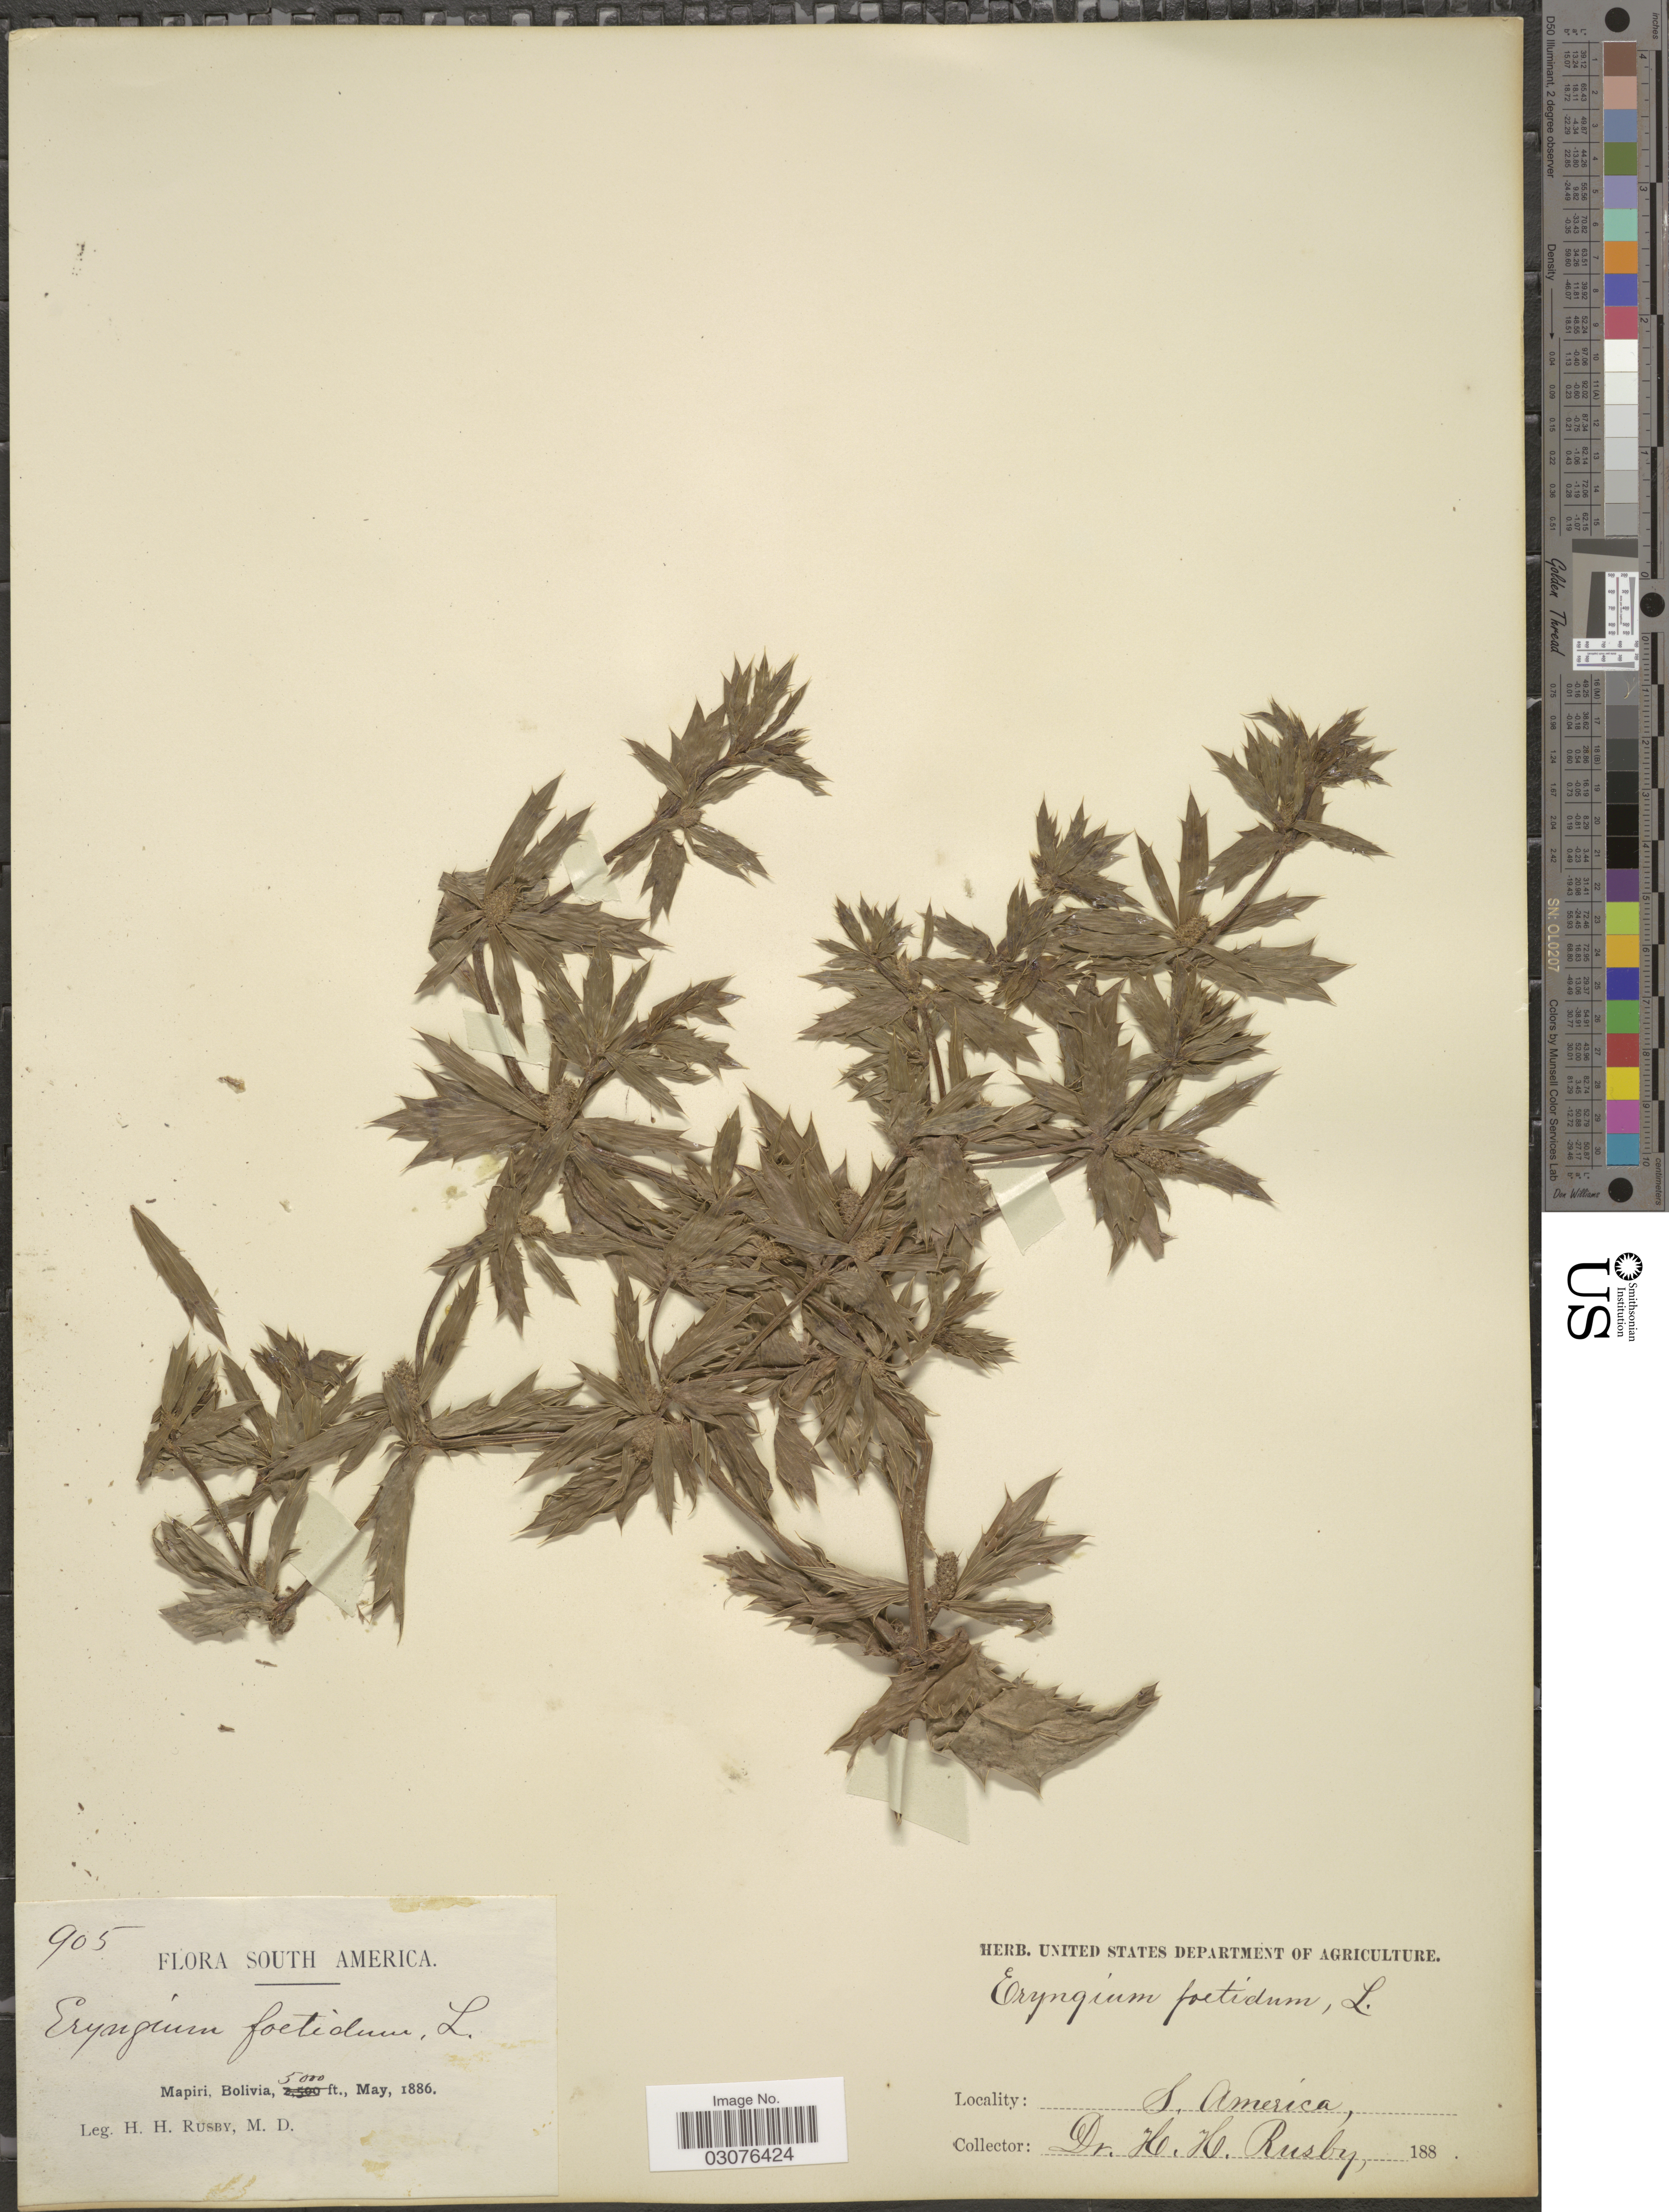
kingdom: Plantae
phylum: Tracheophyta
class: Magnoliopsida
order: Apiales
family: Apiaceae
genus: Eryngium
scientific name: Eryngium foetidum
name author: L.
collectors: H. H. Rusby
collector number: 905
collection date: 1886-05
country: Bolivia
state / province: La Páz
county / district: Larecaja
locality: Mapiri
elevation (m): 1524